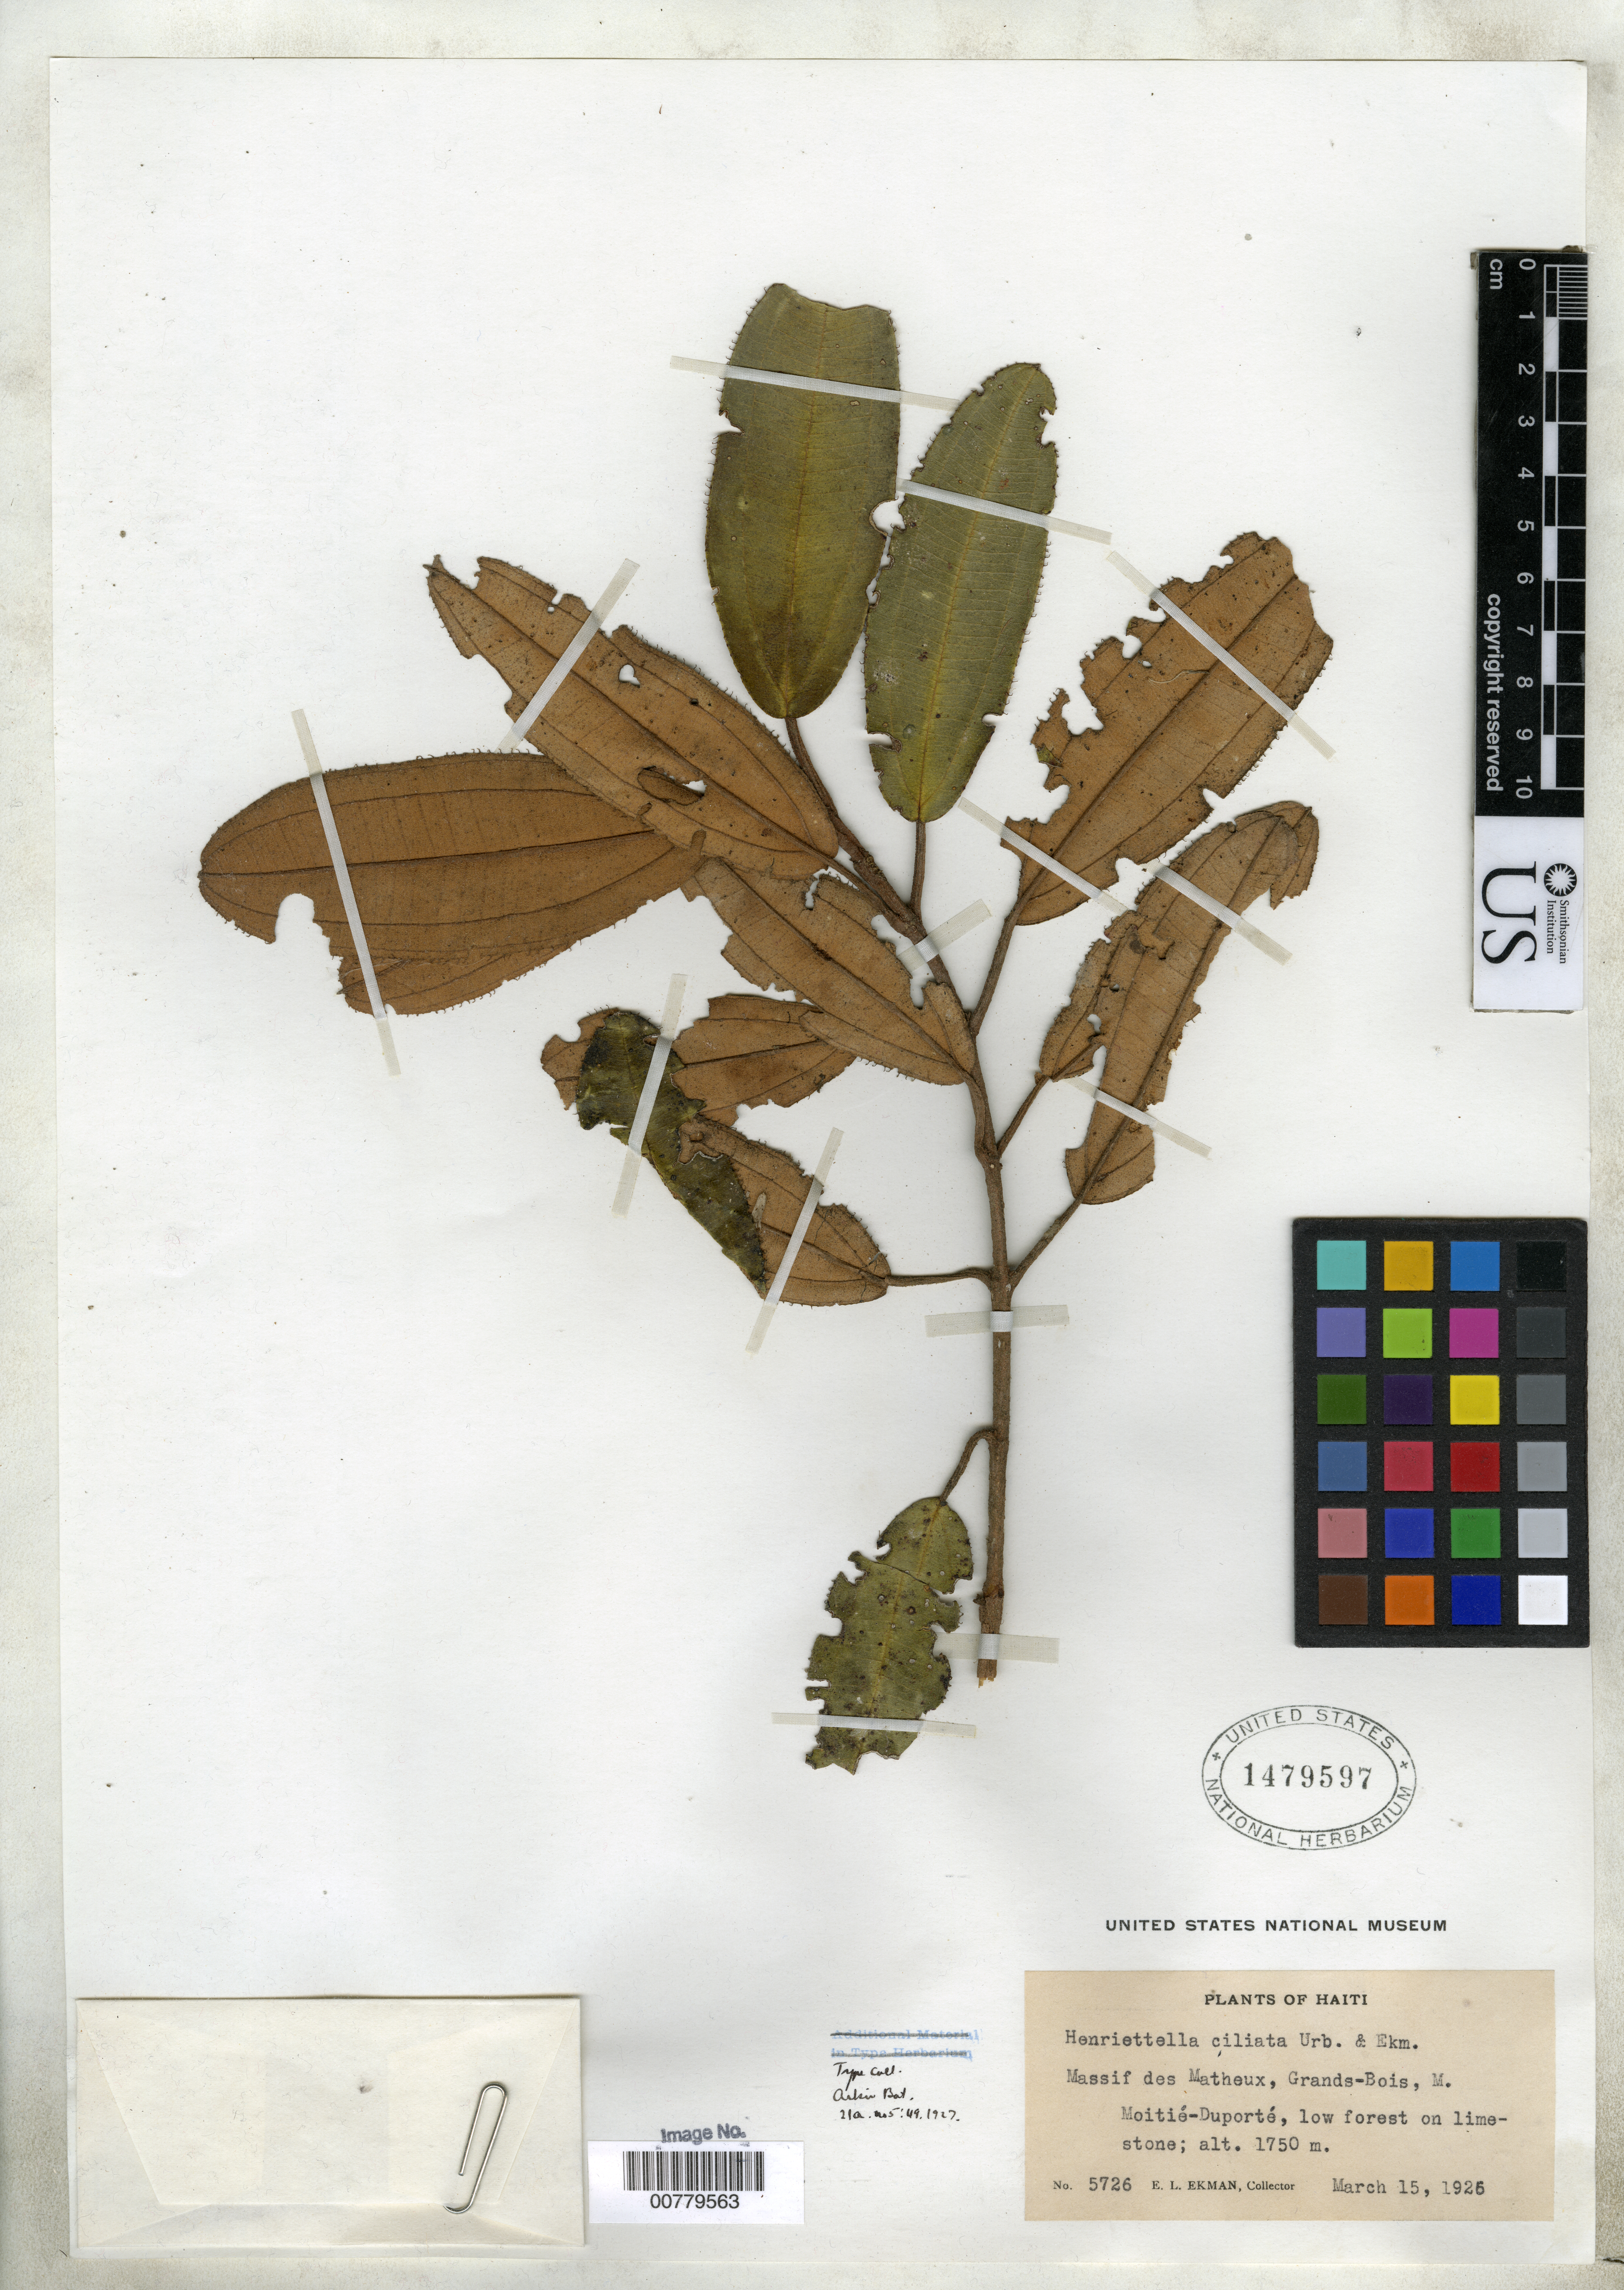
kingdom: Plantae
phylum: Tracheophyta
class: Magnoliopsida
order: Myrtales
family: Melastomataceae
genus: Henriettella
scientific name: Henriettella ciliata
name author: Urb. & Ekman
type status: Isotype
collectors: E. L. Ekman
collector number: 5726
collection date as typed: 15 Mar 1926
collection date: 1926-03-15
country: Haiti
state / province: Ouest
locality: Massif des Matheux, Grand-Bois, M. Moitie-Duporte.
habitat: Low forest on limestone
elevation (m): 1750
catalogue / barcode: US 1479597